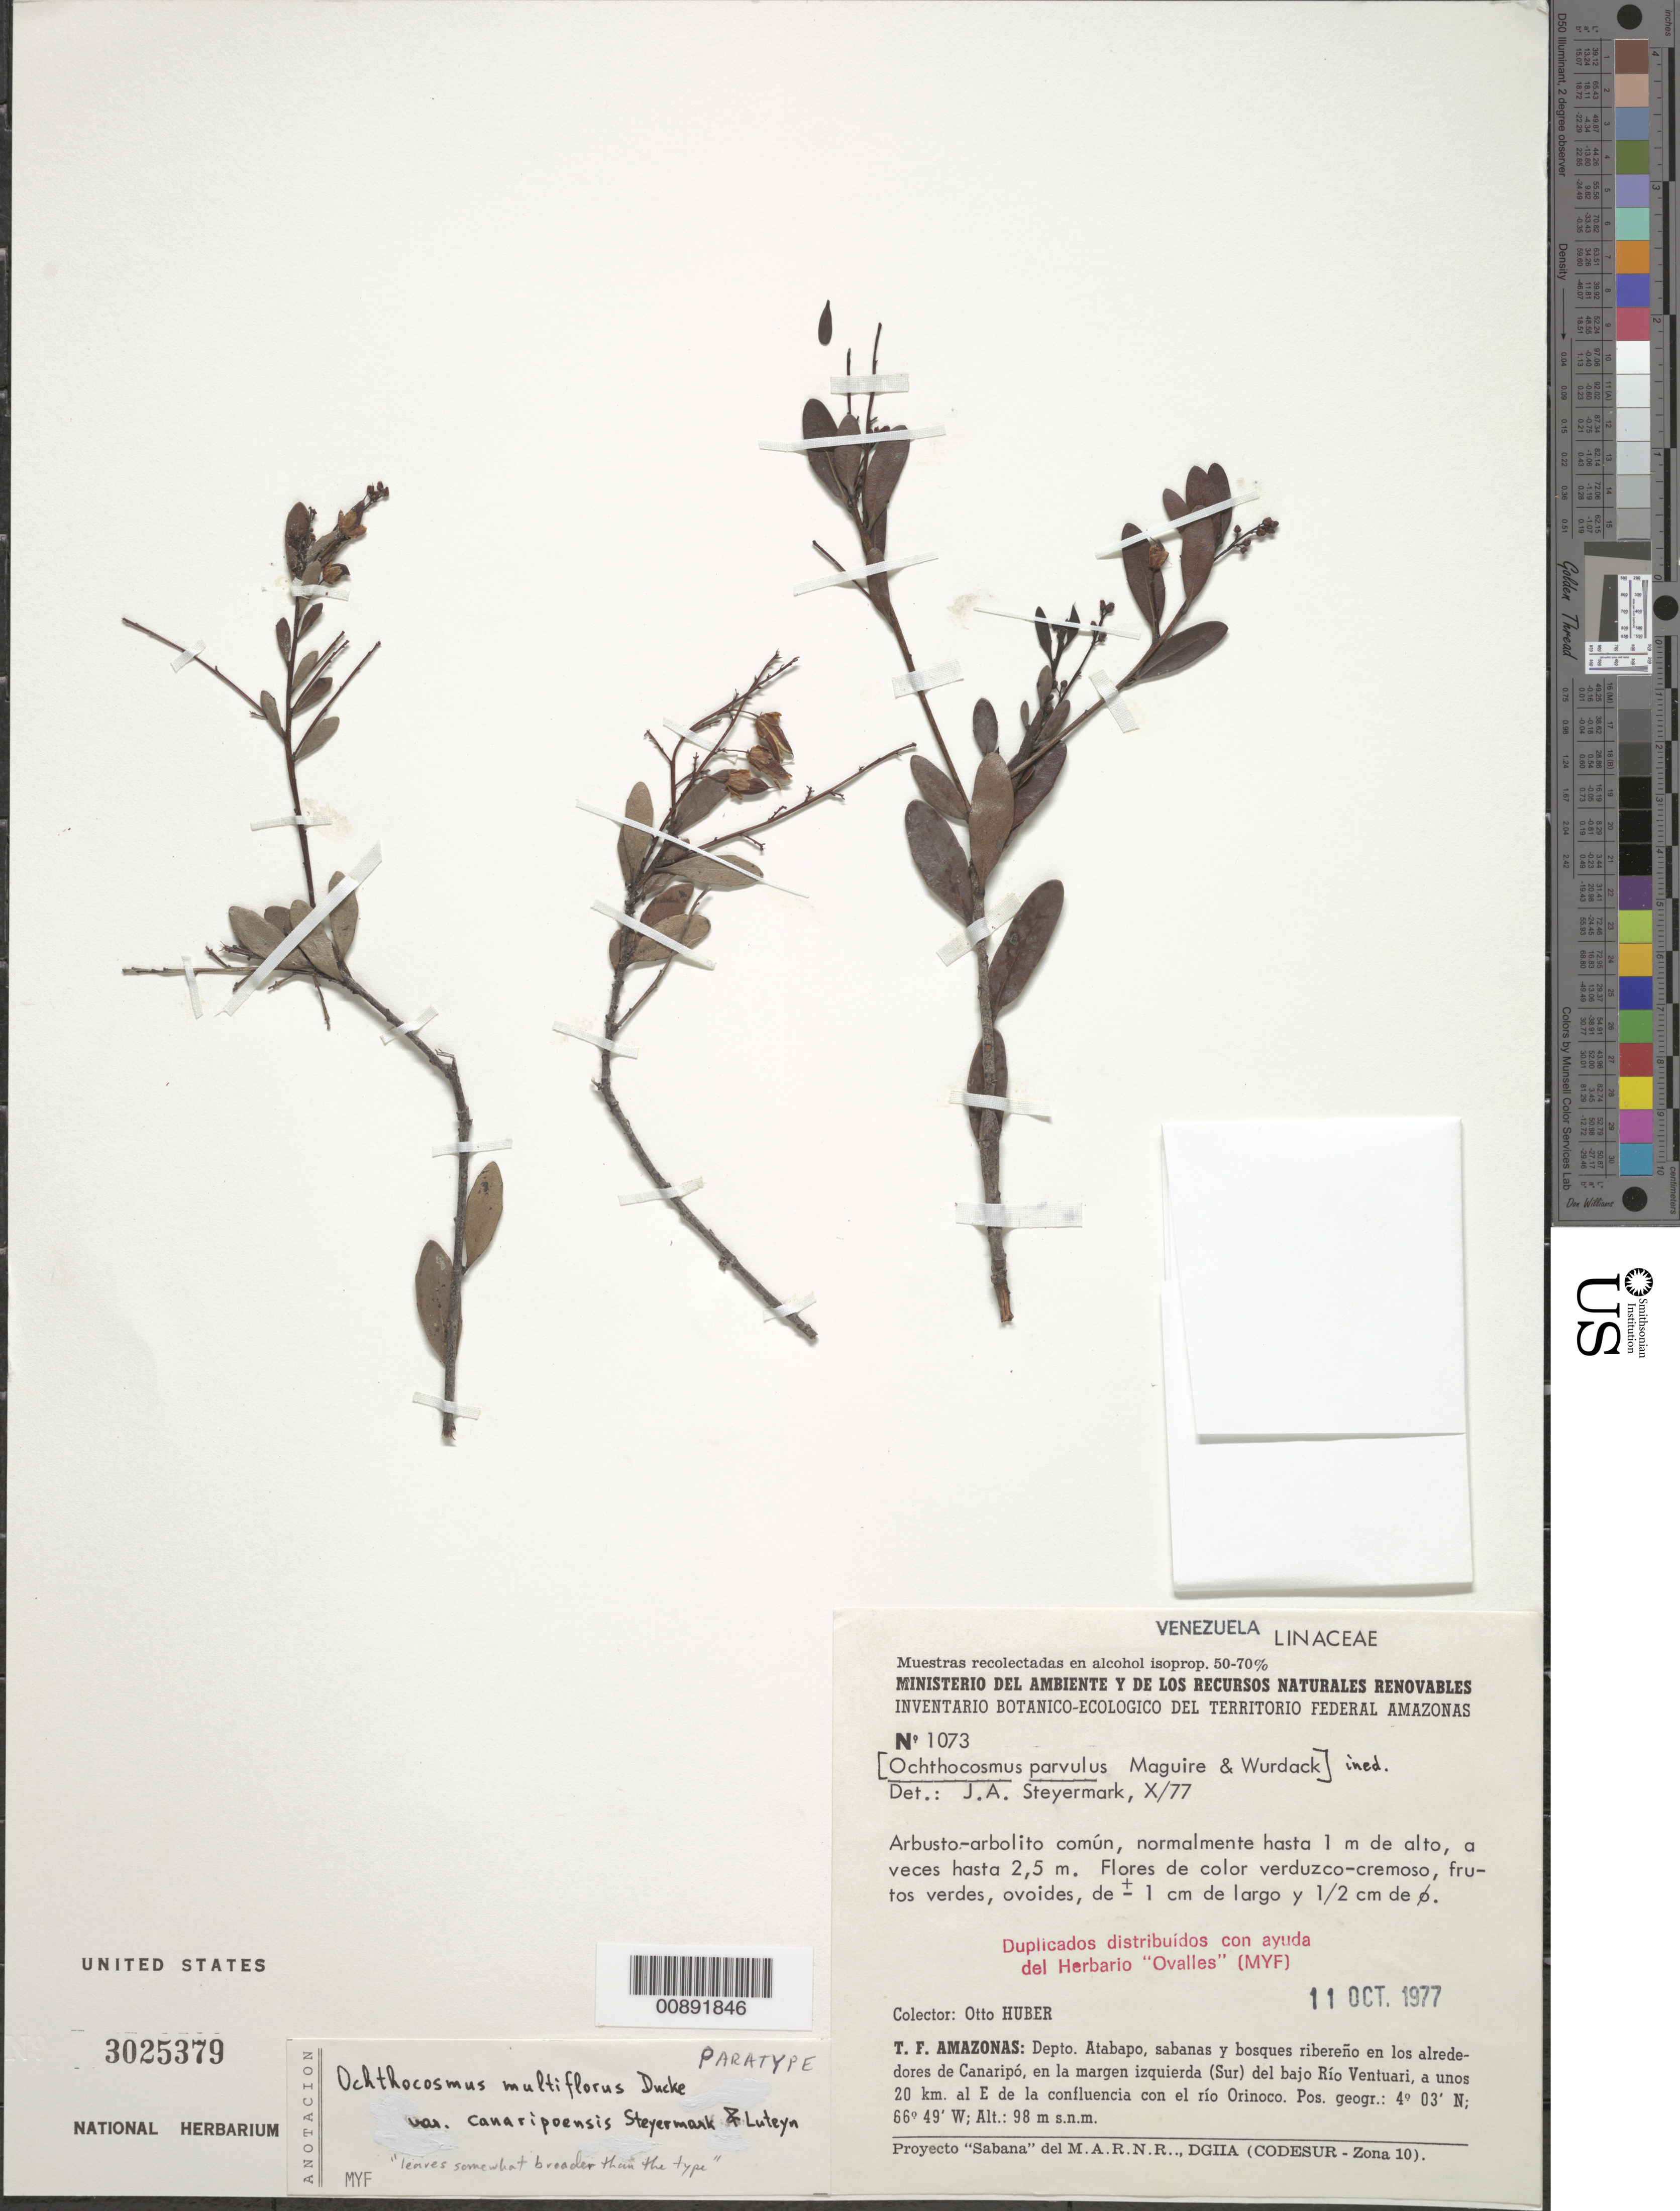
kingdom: Plantae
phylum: Tracheophyta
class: Magnoliopsida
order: Malpighiales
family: Ixonanthaceae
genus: Ochthocosmus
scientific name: Ochthocosmus multiflorus subsp. canaripoensis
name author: Steyerm. & Luteyn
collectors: O. Huber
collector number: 1073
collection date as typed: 11-Oct-77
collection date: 1977-10-11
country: Venezuela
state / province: Amazonas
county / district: Atabapo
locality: Canaripó, S del Bajo Río Ventuari, 20 km E de la confluencia con el Río Orinoco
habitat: Sabanas y bosques ribereños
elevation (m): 98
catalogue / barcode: US 3025379